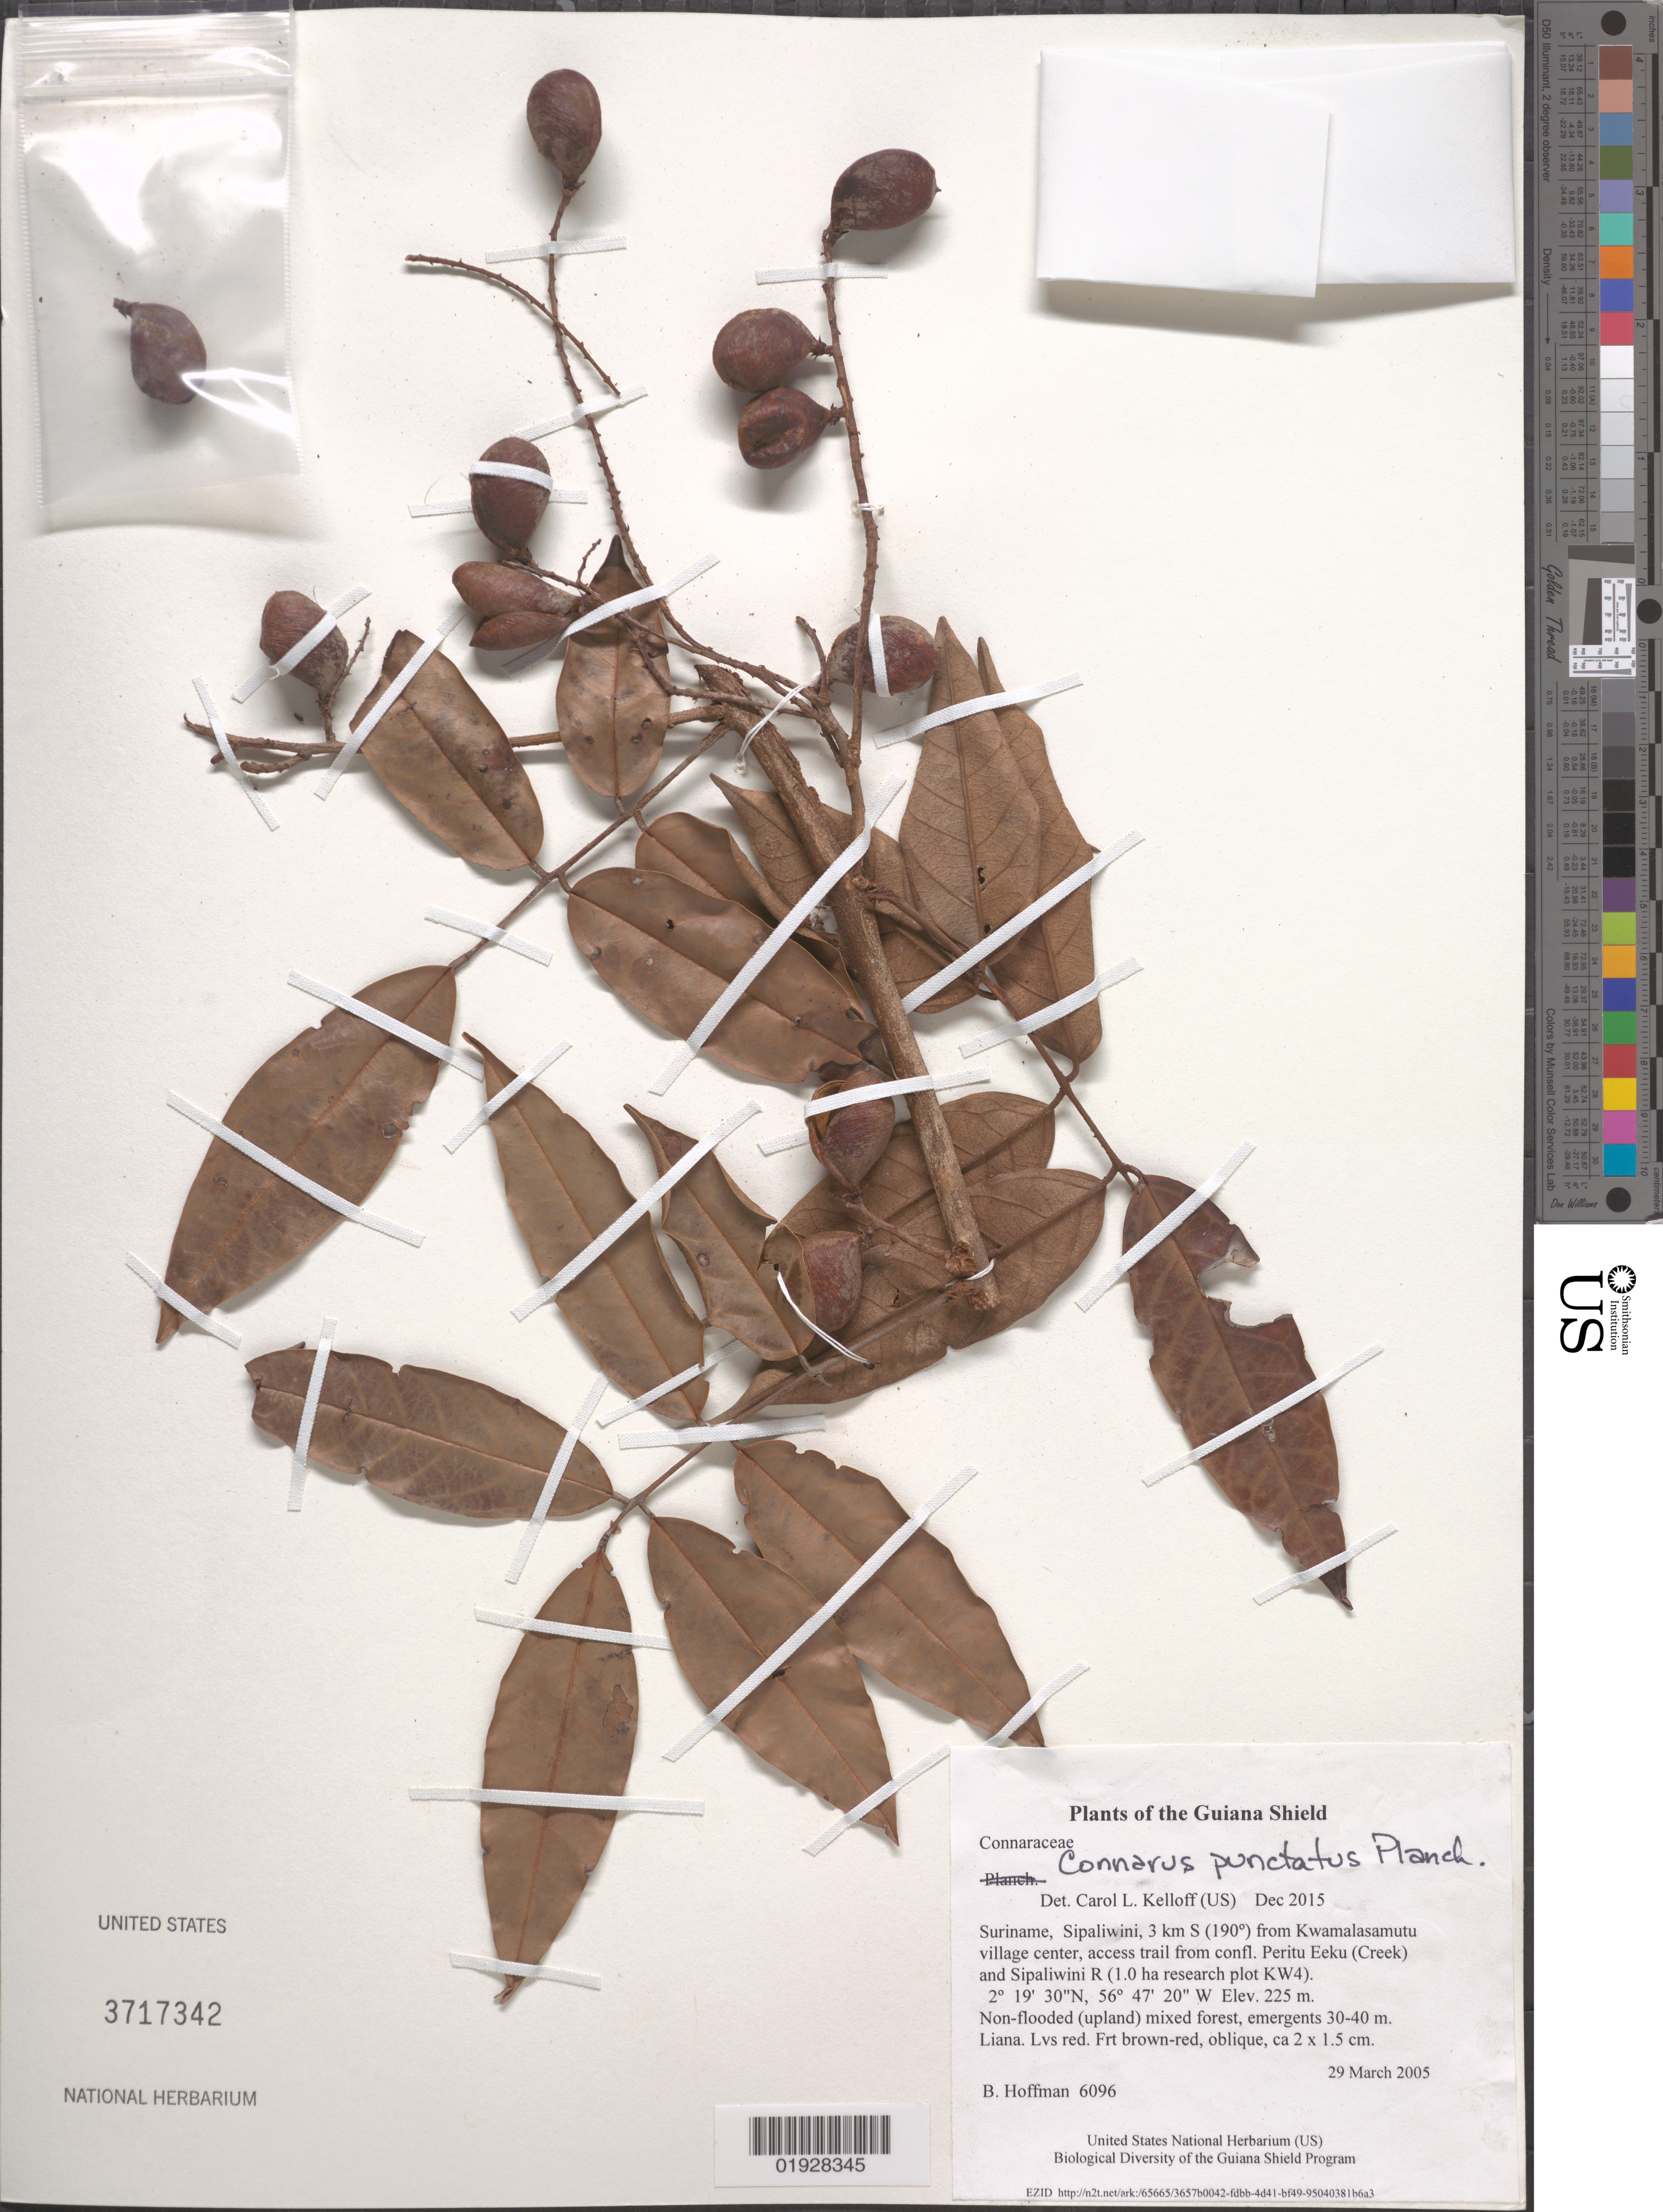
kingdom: Plantae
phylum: Tracheophyta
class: Magnoliopsida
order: Oxalidales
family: Connaraceae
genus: Connarus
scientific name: Connarus punctatus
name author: Planch.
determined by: Kelloff, Carol L., (US), Smithsonian Institution - National Museum of Natural History (UNITED STATES)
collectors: B. Hoffman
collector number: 6096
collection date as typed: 29 March 2005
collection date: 2005-03-29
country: Suriname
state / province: Sipaliwini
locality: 3 km S (190º) from Kwamalasamutu village center, access trail from confl. Peritu Eeku (Creek) and Sipaliwini R (1.0 ha research plot KW4)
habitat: Non-flooded (upland) mixed forest, emergents 30-40 m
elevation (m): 225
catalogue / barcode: US 3717342